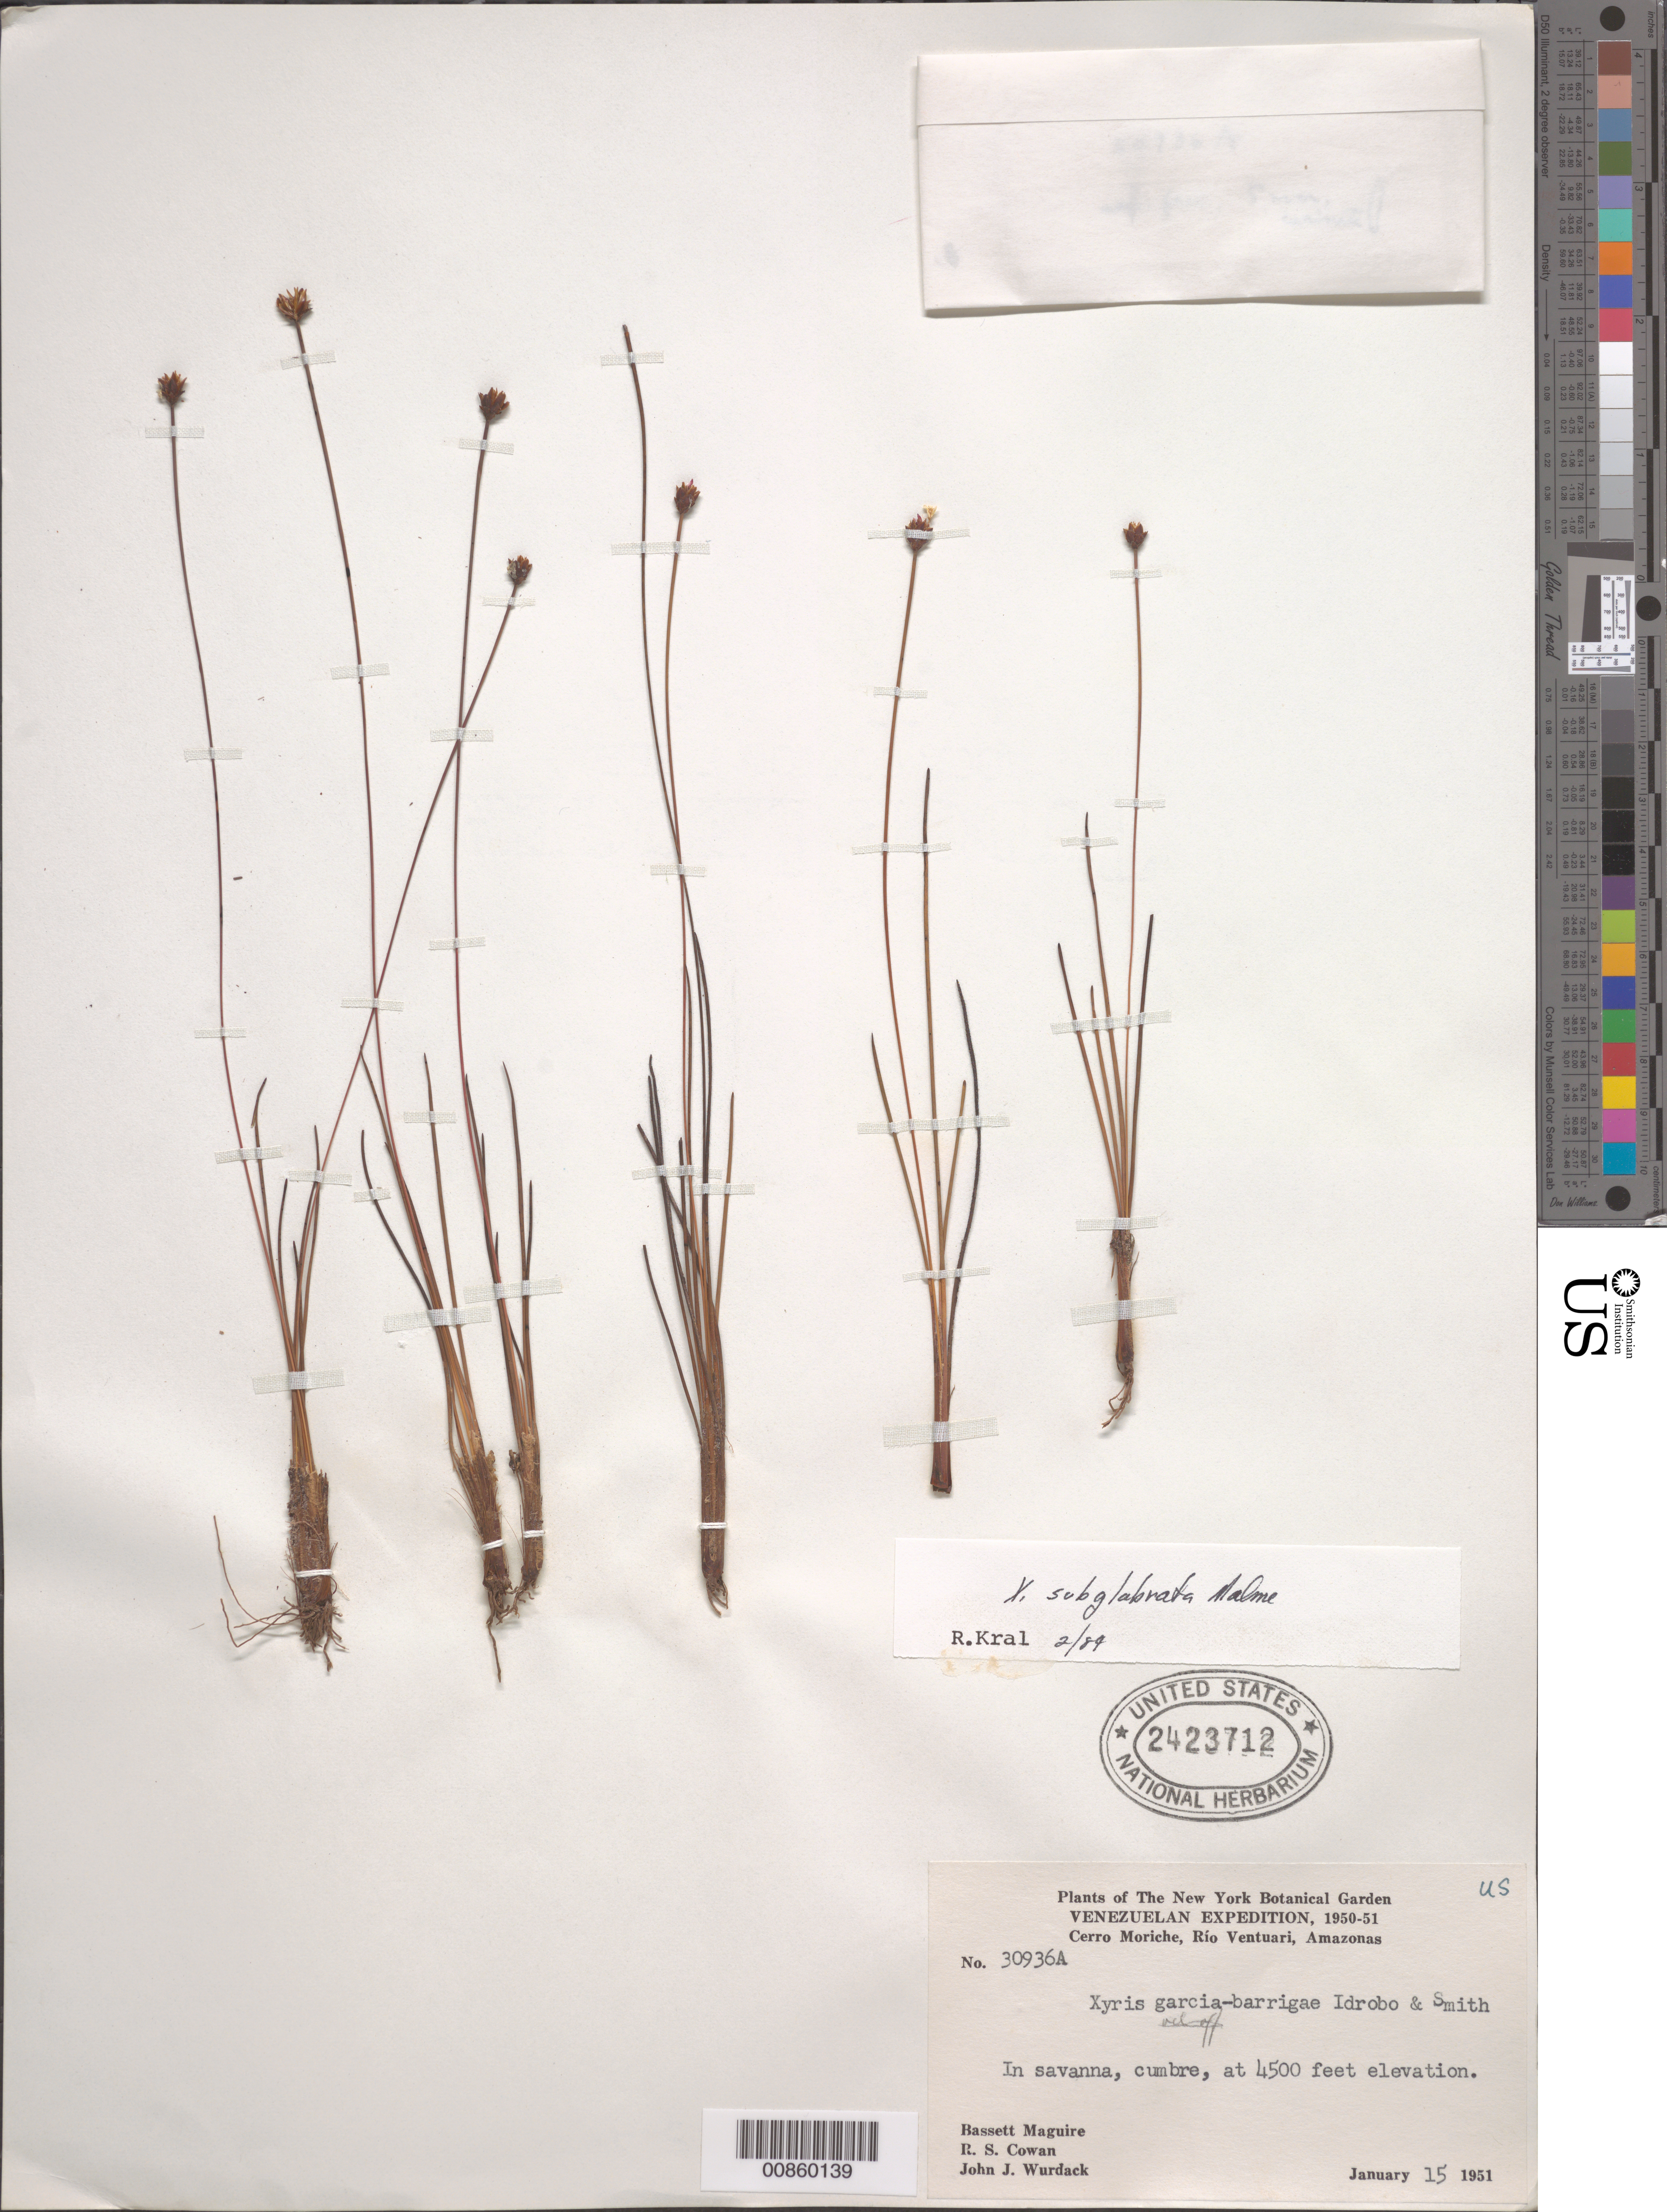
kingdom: Plantae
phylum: Tracheophyta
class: Liliopsida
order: Poales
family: Xyridaceae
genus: Xyris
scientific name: Xyris subglabrata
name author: Malme in Gleason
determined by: Kral, Robert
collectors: B. Maguire, R. S. Cowan & J. J. Wurdack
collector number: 30936 A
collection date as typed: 15-Jan-51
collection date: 1951-01-15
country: Venezuela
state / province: Amazonas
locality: Cerro Moriche, Río Ventuari; cumbre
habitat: Savanna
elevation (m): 4500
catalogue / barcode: US 2423712